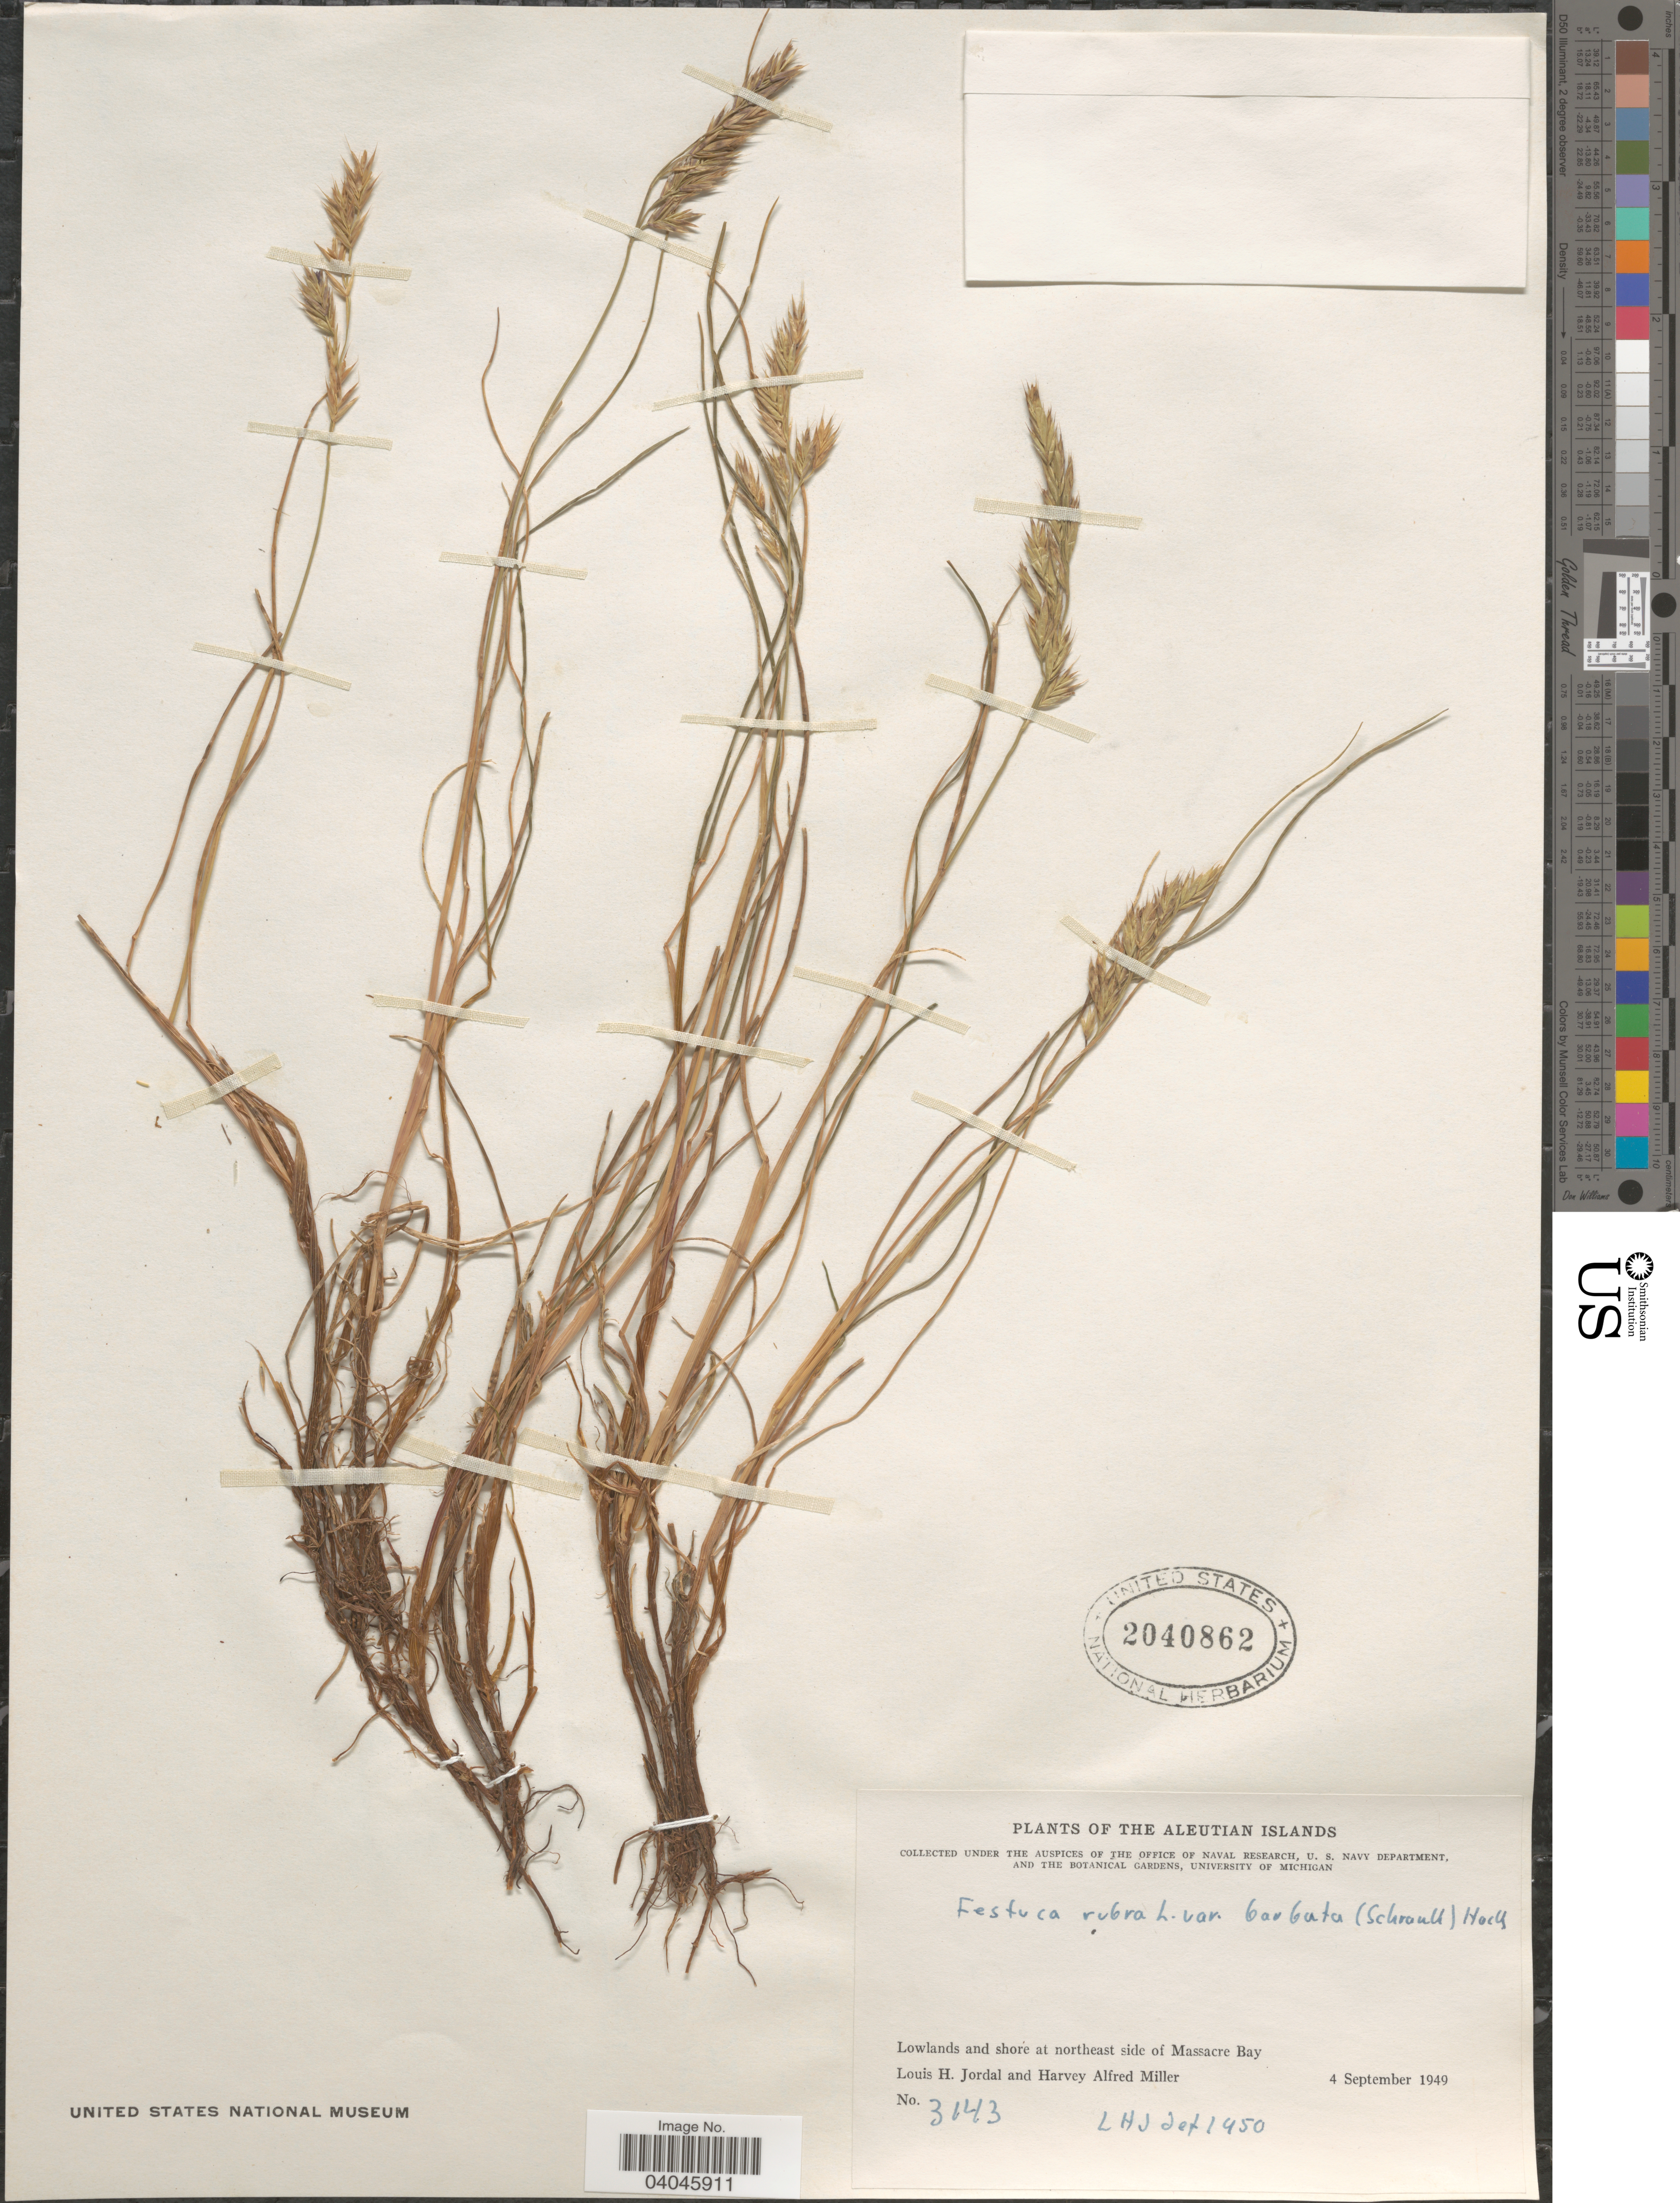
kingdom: Plantae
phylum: Tracheophyta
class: Liliopsida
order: Poales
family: Poaceae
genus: Festuca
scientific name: Festuca rubra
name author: L.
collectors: L. Jordal & H. A. Miller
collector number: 3643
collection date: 1949-09-04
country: United States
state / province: Alaska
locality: Aleutian Islands. Lowlands and shore at northeast side of Massacre Bay.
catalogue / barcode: US 2040862